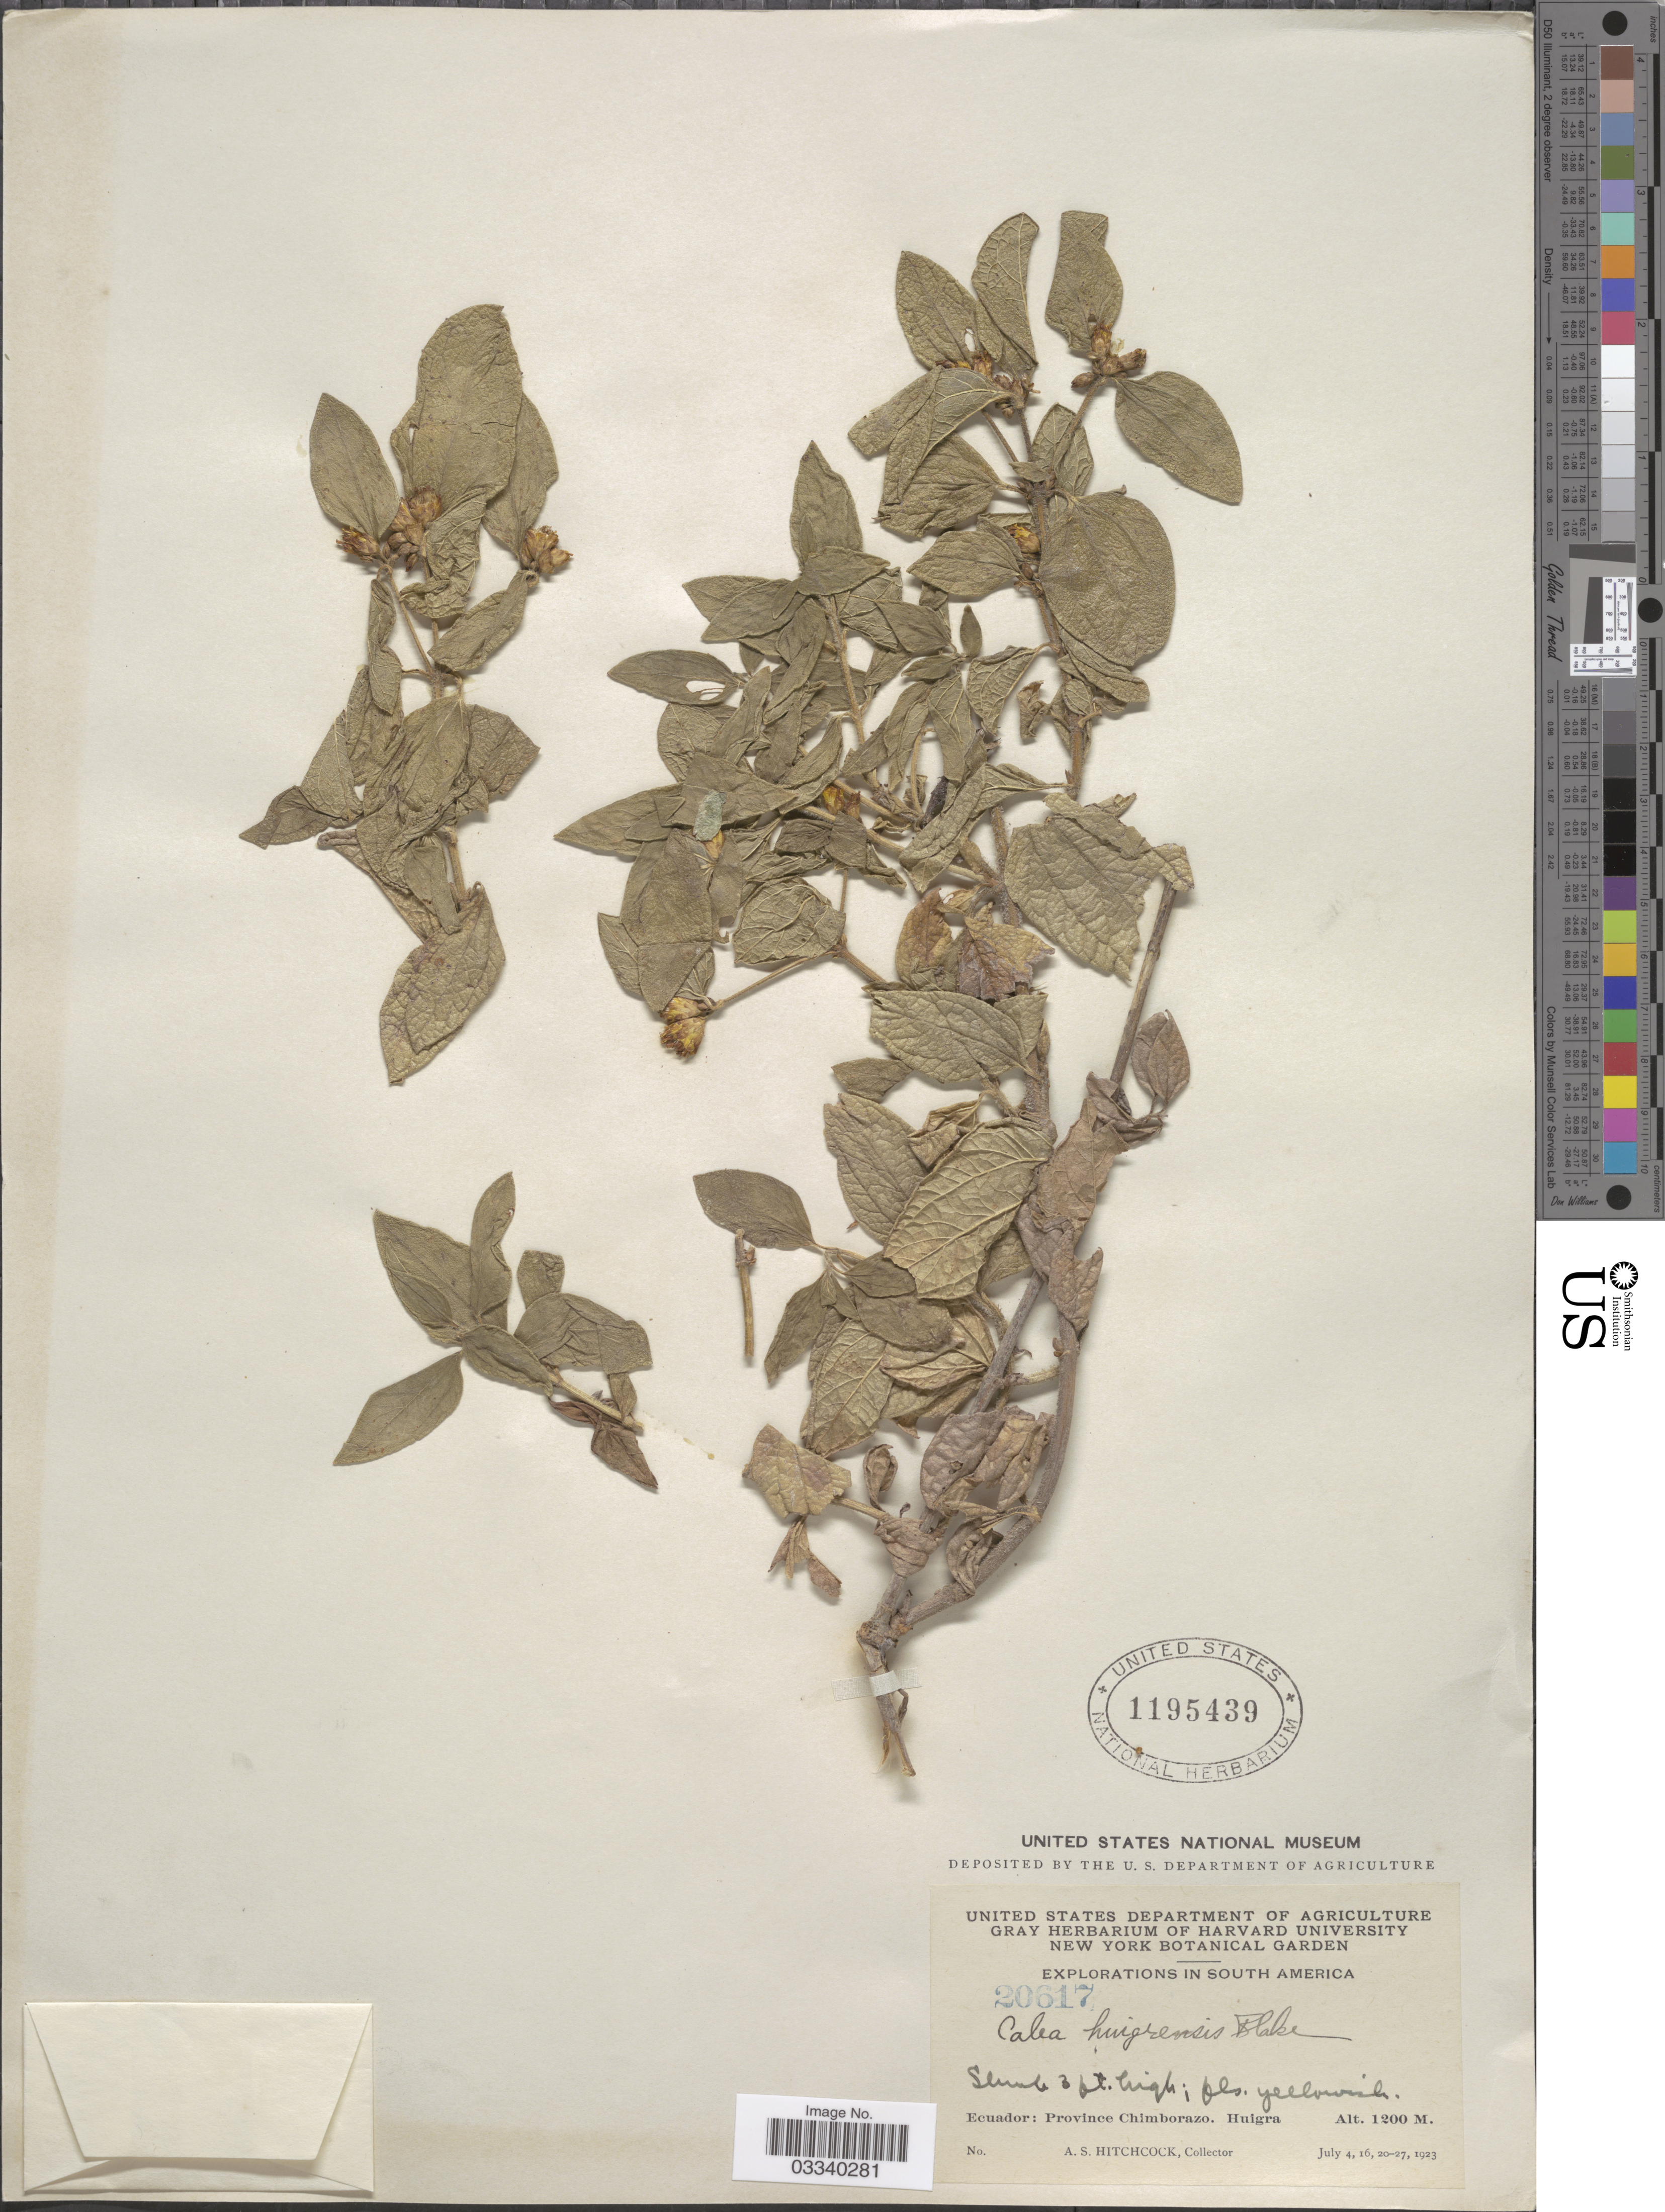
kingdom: Plantae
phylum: Tracheophyta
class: Magnoliopsida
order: Asterales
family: Asteraceae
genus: Calea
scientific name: Calea huigrensis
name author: S.F. Blake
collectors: A. S. Hitchcock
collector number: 20617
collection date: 1923-07-04/1923-07-27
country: Ecuador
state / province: Chimborazo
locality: Huigra.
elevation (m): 1200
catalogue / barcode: US 1195439